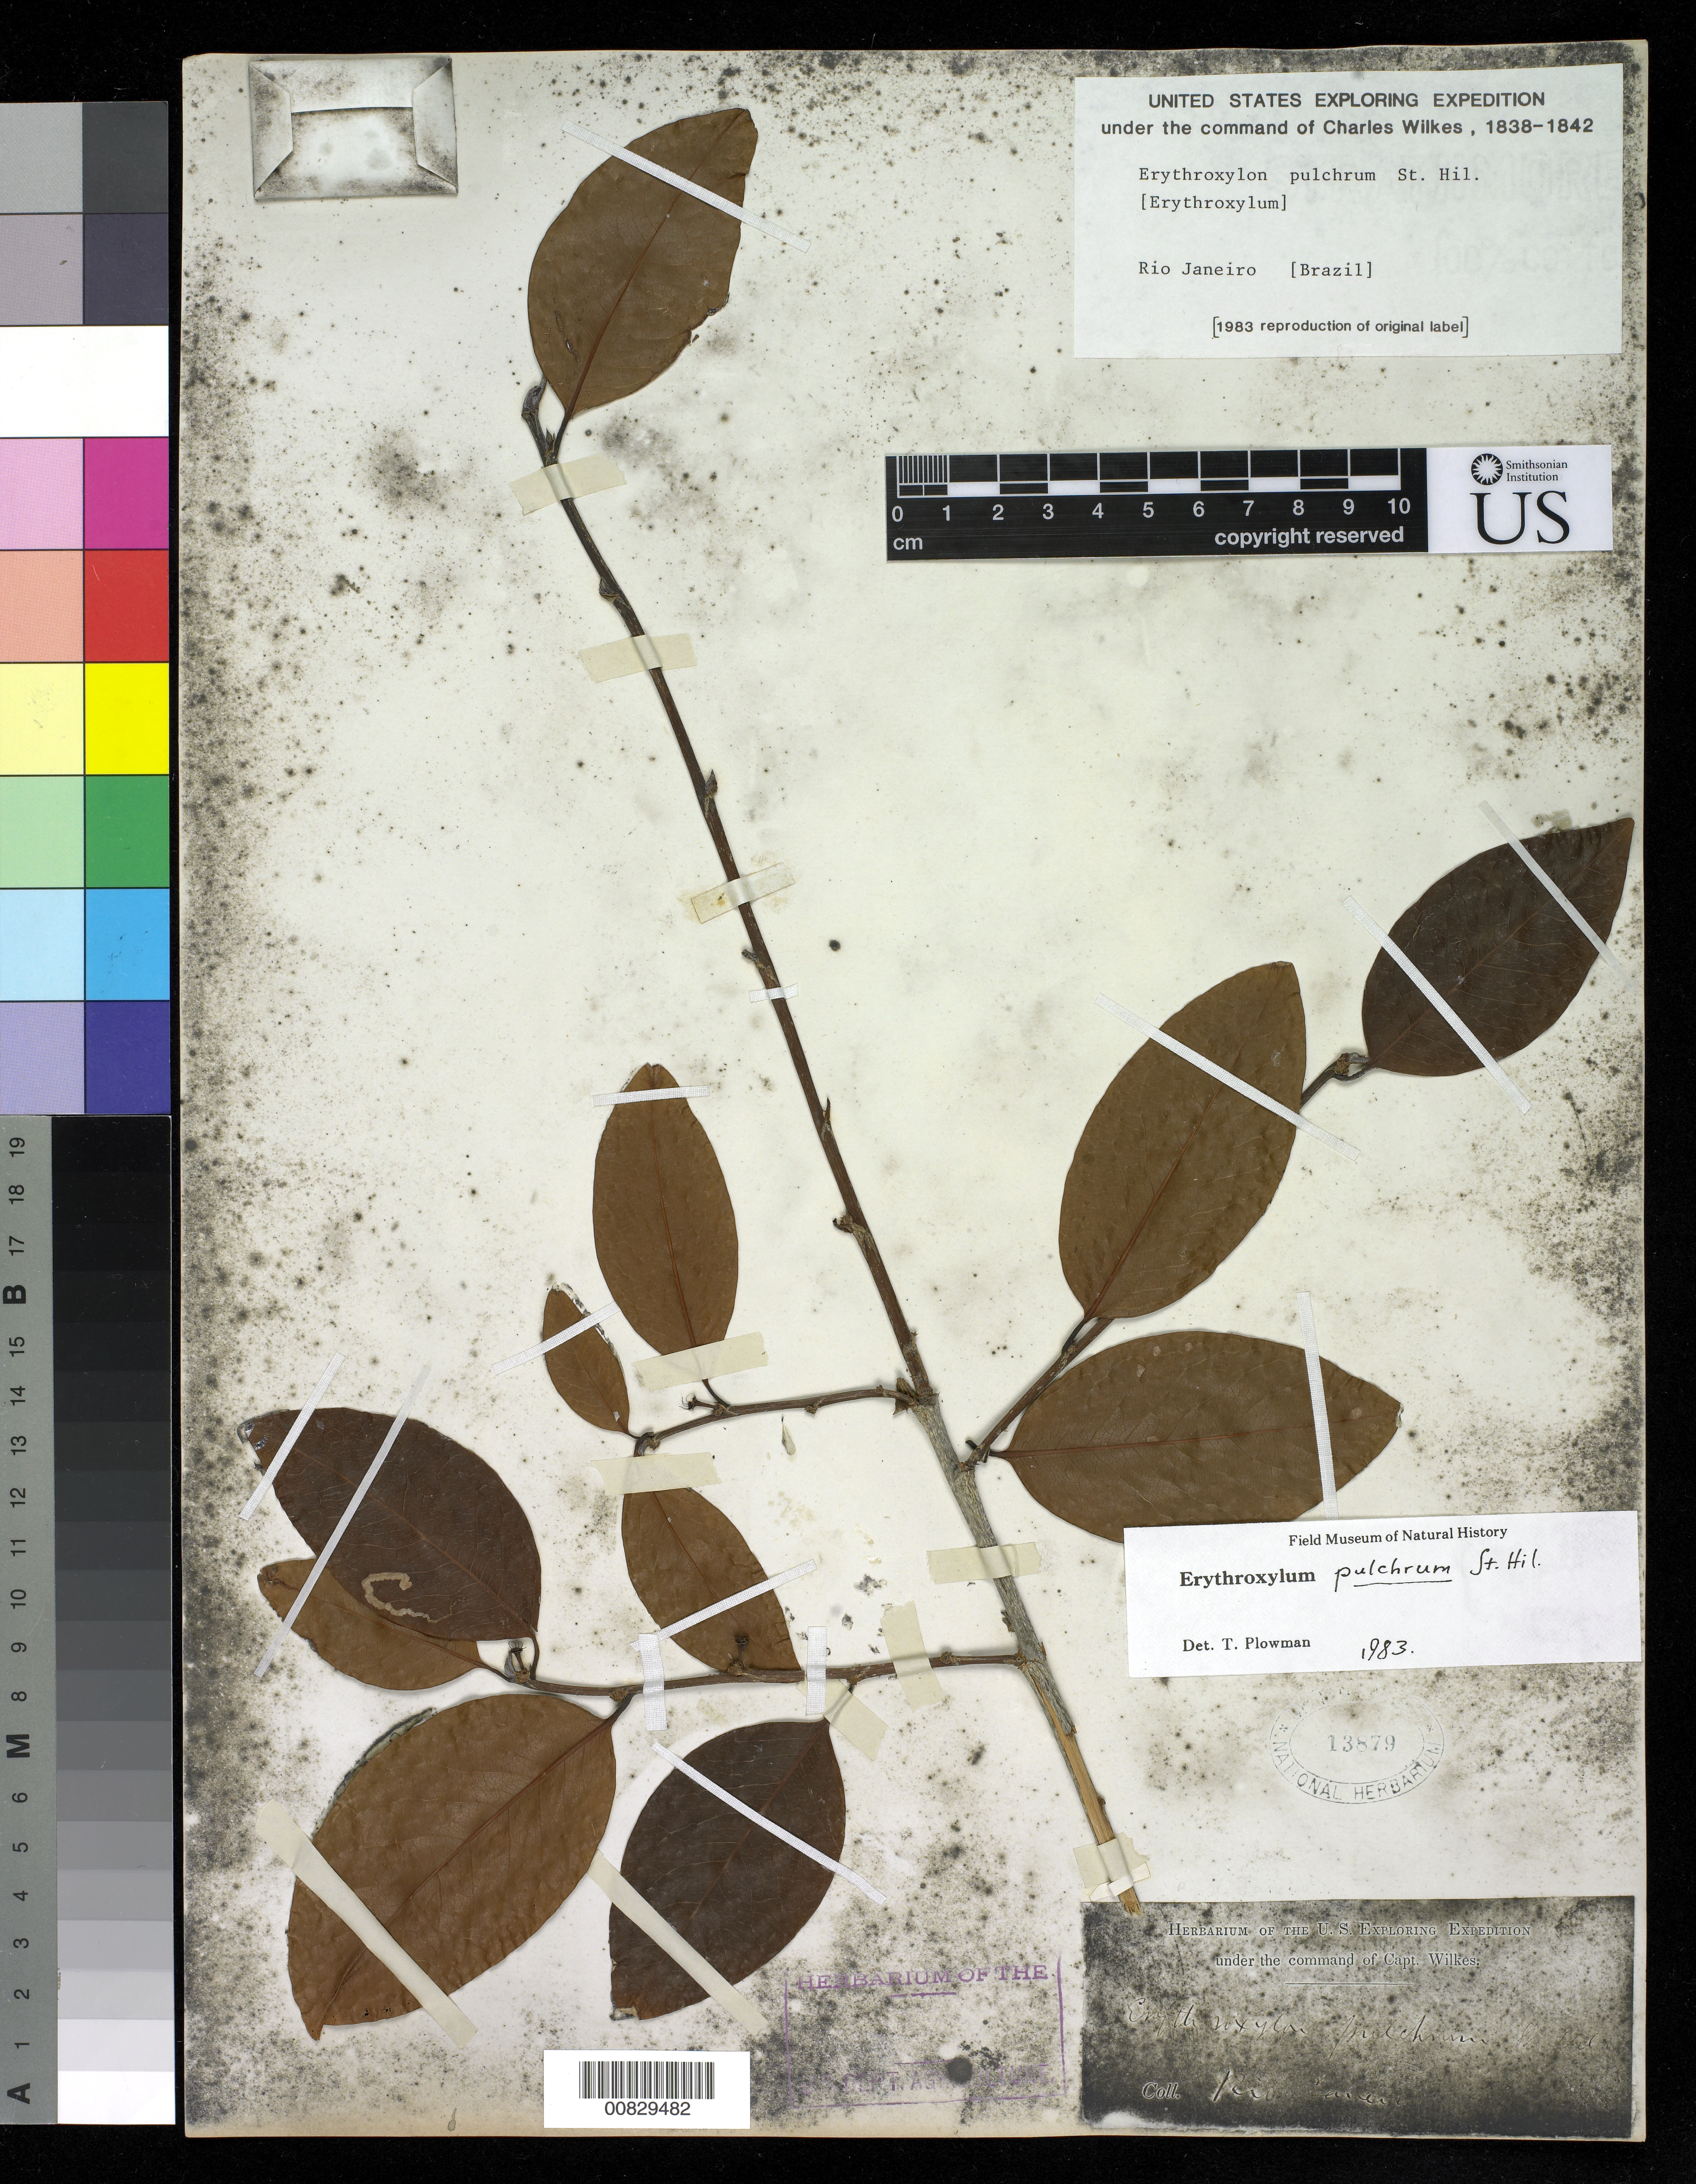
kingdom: Plantae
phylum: Tracheophyta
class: Magnoliopsida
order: Malpighiales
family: Erythroxylaceae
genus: Erythroxylum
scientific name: Erythroxylum pulchrum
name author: A. St.-Hil.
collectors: Wilkes Explor. Exped.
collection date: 1838/1842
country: Brazil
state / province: Rio de Janeiro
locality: Rio Janeiro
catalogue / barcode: US 13879